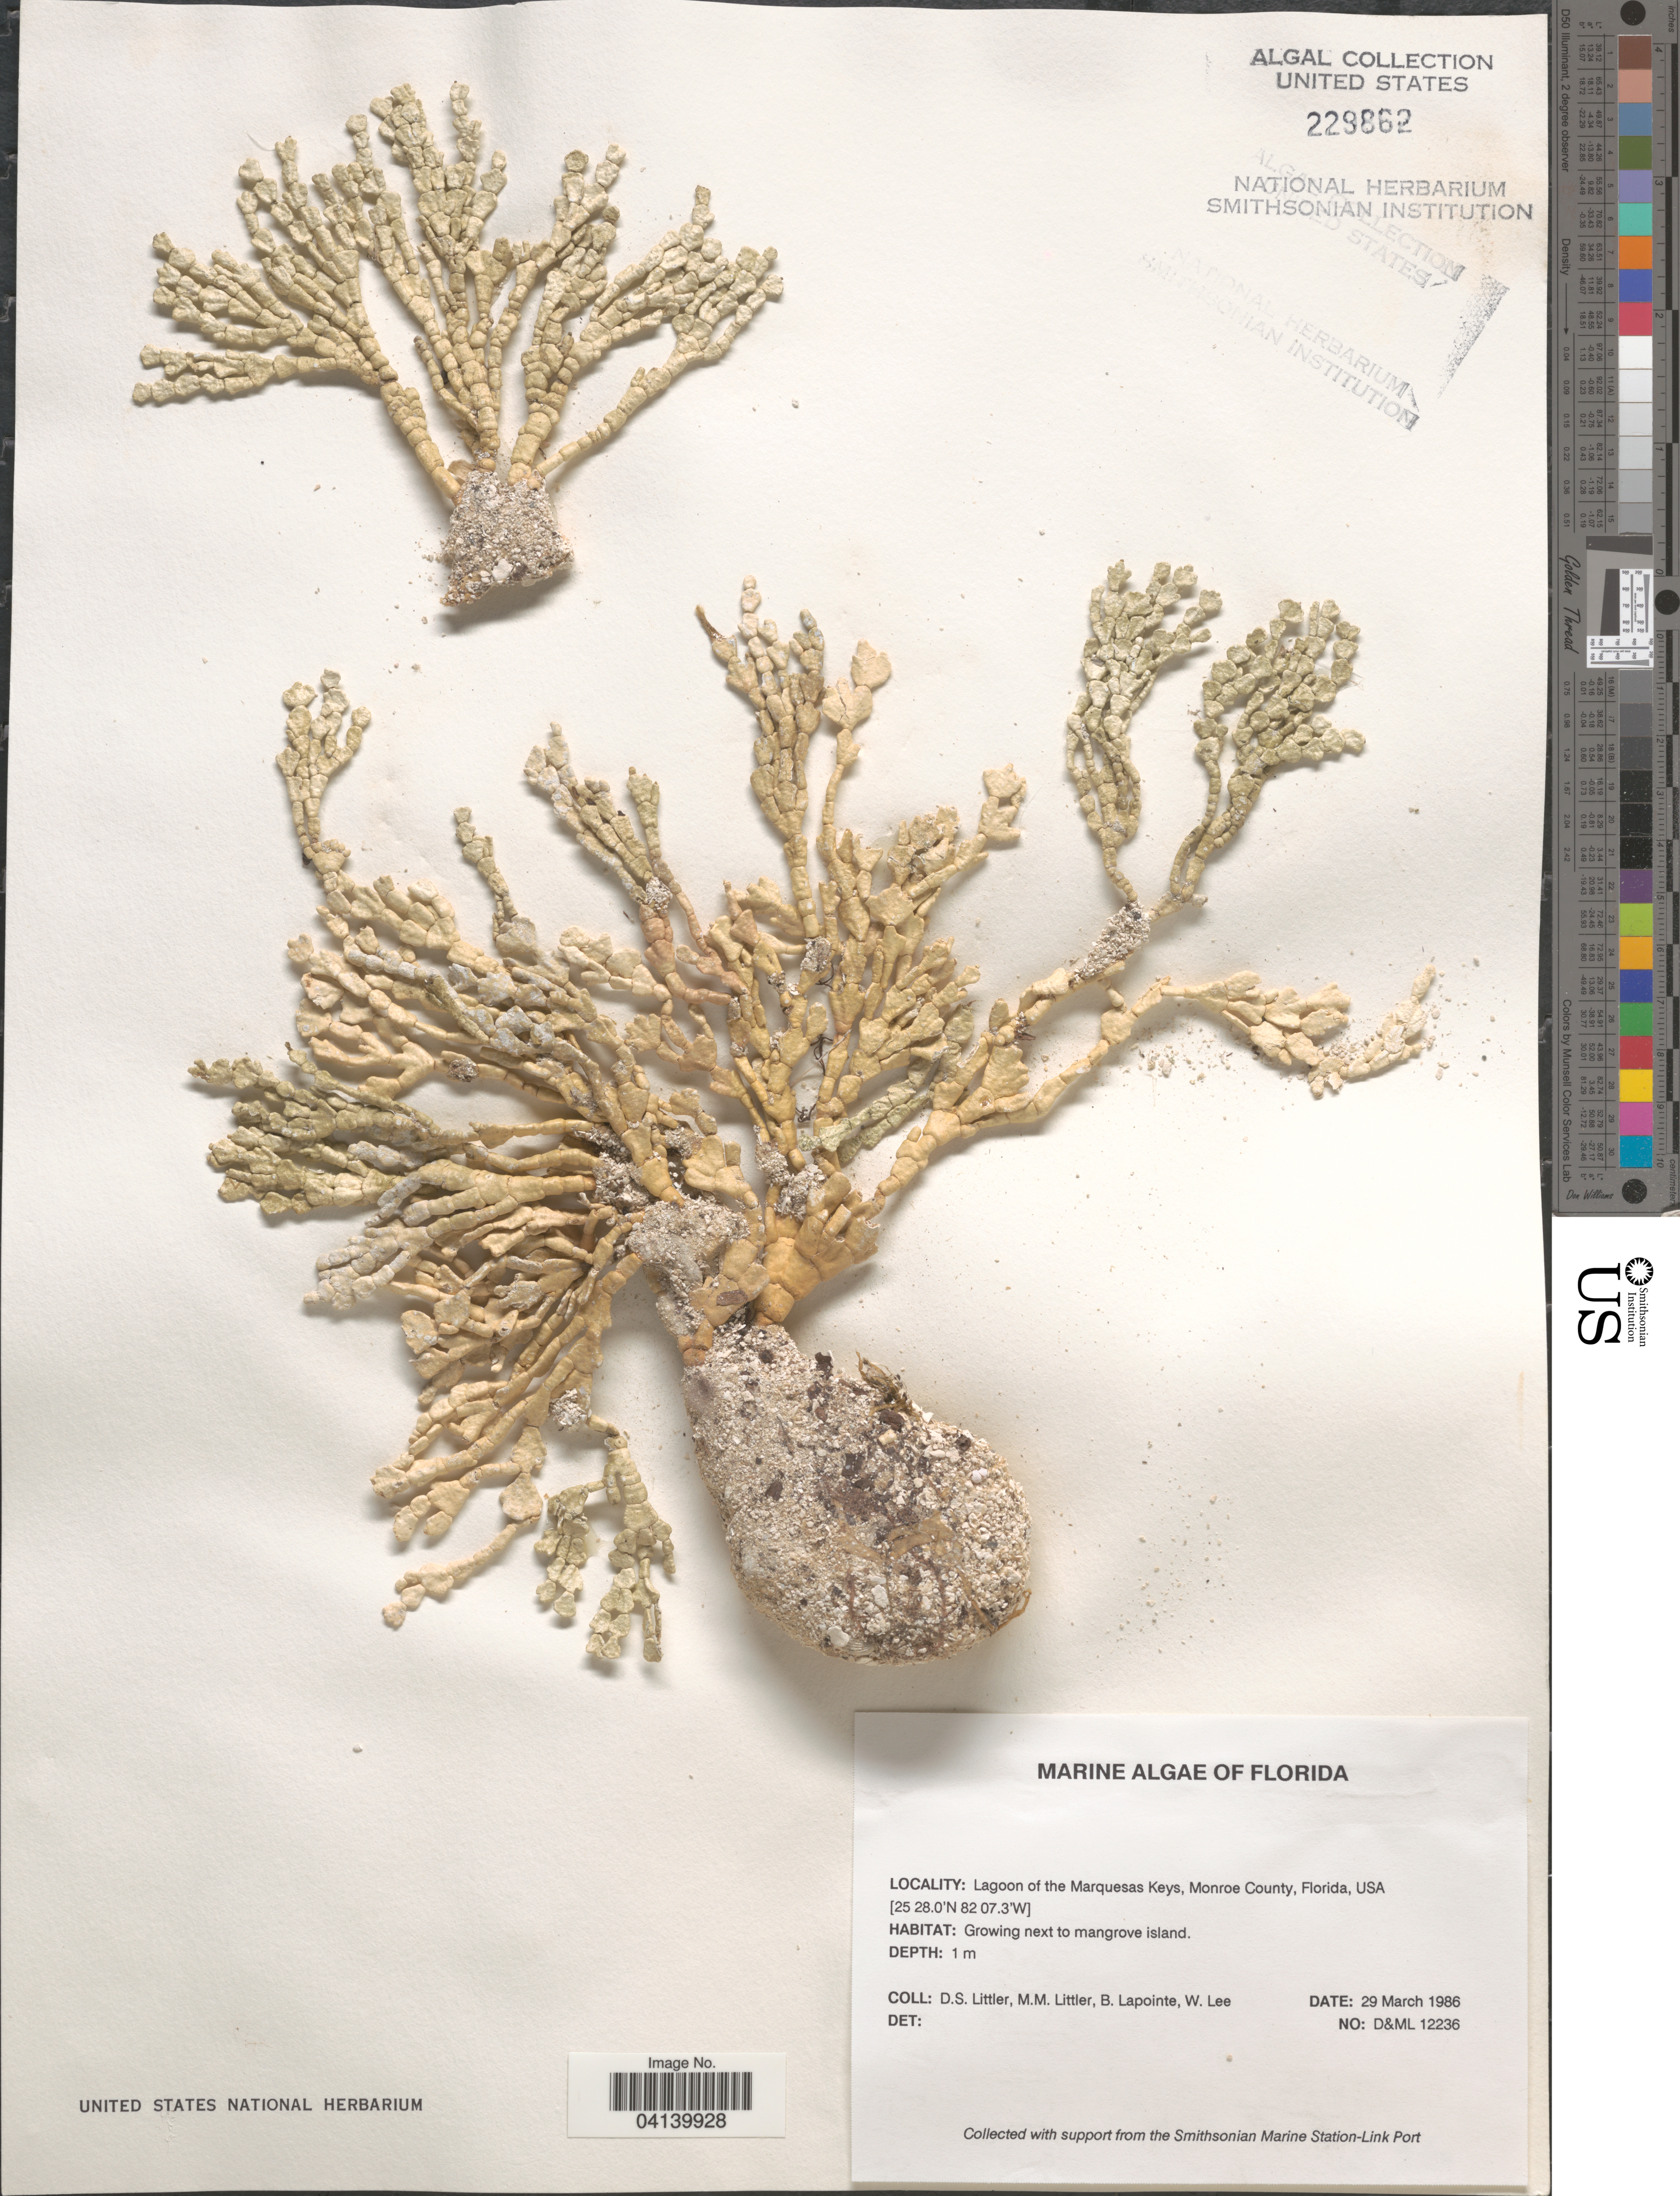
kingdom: Plantae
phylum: Chlorophyta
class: Ulvophyceae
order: Bryopsidales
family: Halimedaceae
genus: Halimeda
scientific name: Halimeda sp.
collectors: D. S. Littler, B. Lapointe & W. Lee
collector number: D&ML 12236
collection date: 1986-03-29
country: United States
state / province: Florida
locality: Lagoon of the Marquesas Keys, Monroe County.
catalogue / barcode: US 229862